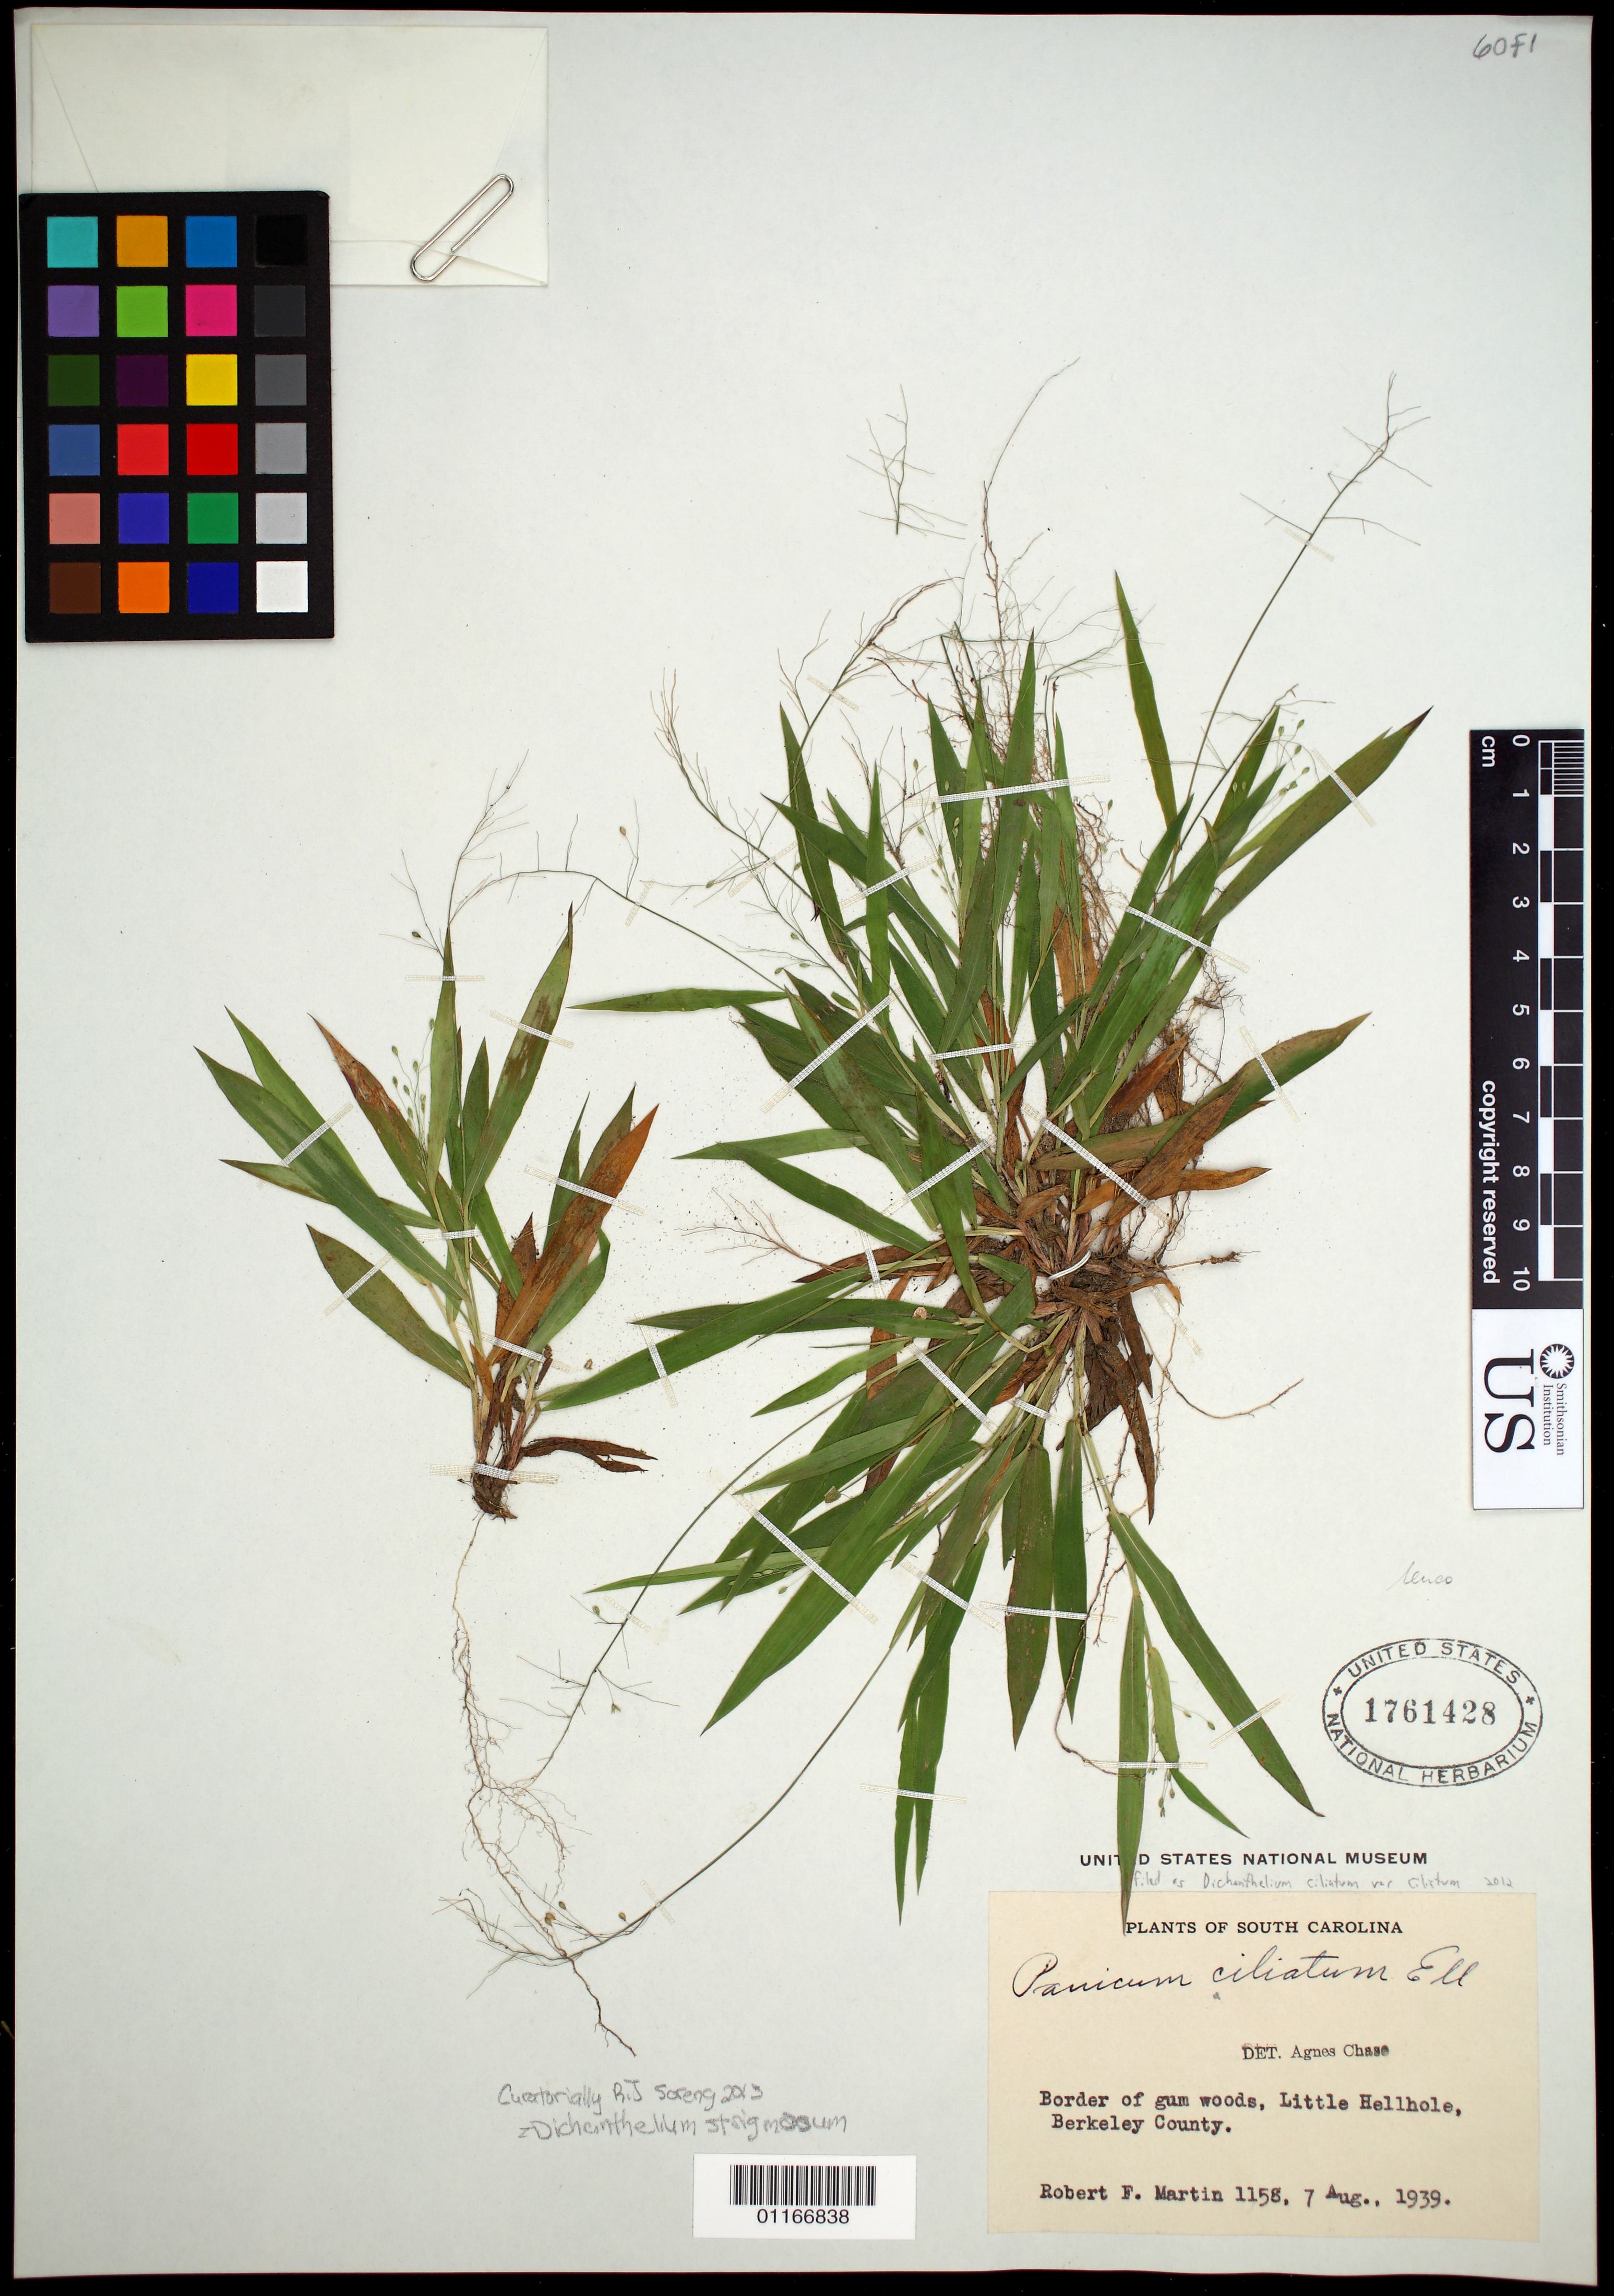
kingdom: Plantae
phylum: Tracheophyta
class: Liliopsida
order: Poales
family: Poaceae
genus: Dichanthelium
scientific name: Dichanthelium stigmosum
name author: (Trin.) Zuloaga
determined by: Soreng, Robert J., Research Associate (BOT), Smithsonian Institution - National Museum of Natural History (UNITED STATES)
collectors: R. F. Martin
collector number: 1158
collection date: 1939-08-07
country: United States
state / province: South Carolina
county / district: Berkeley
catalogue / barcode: US 1761428